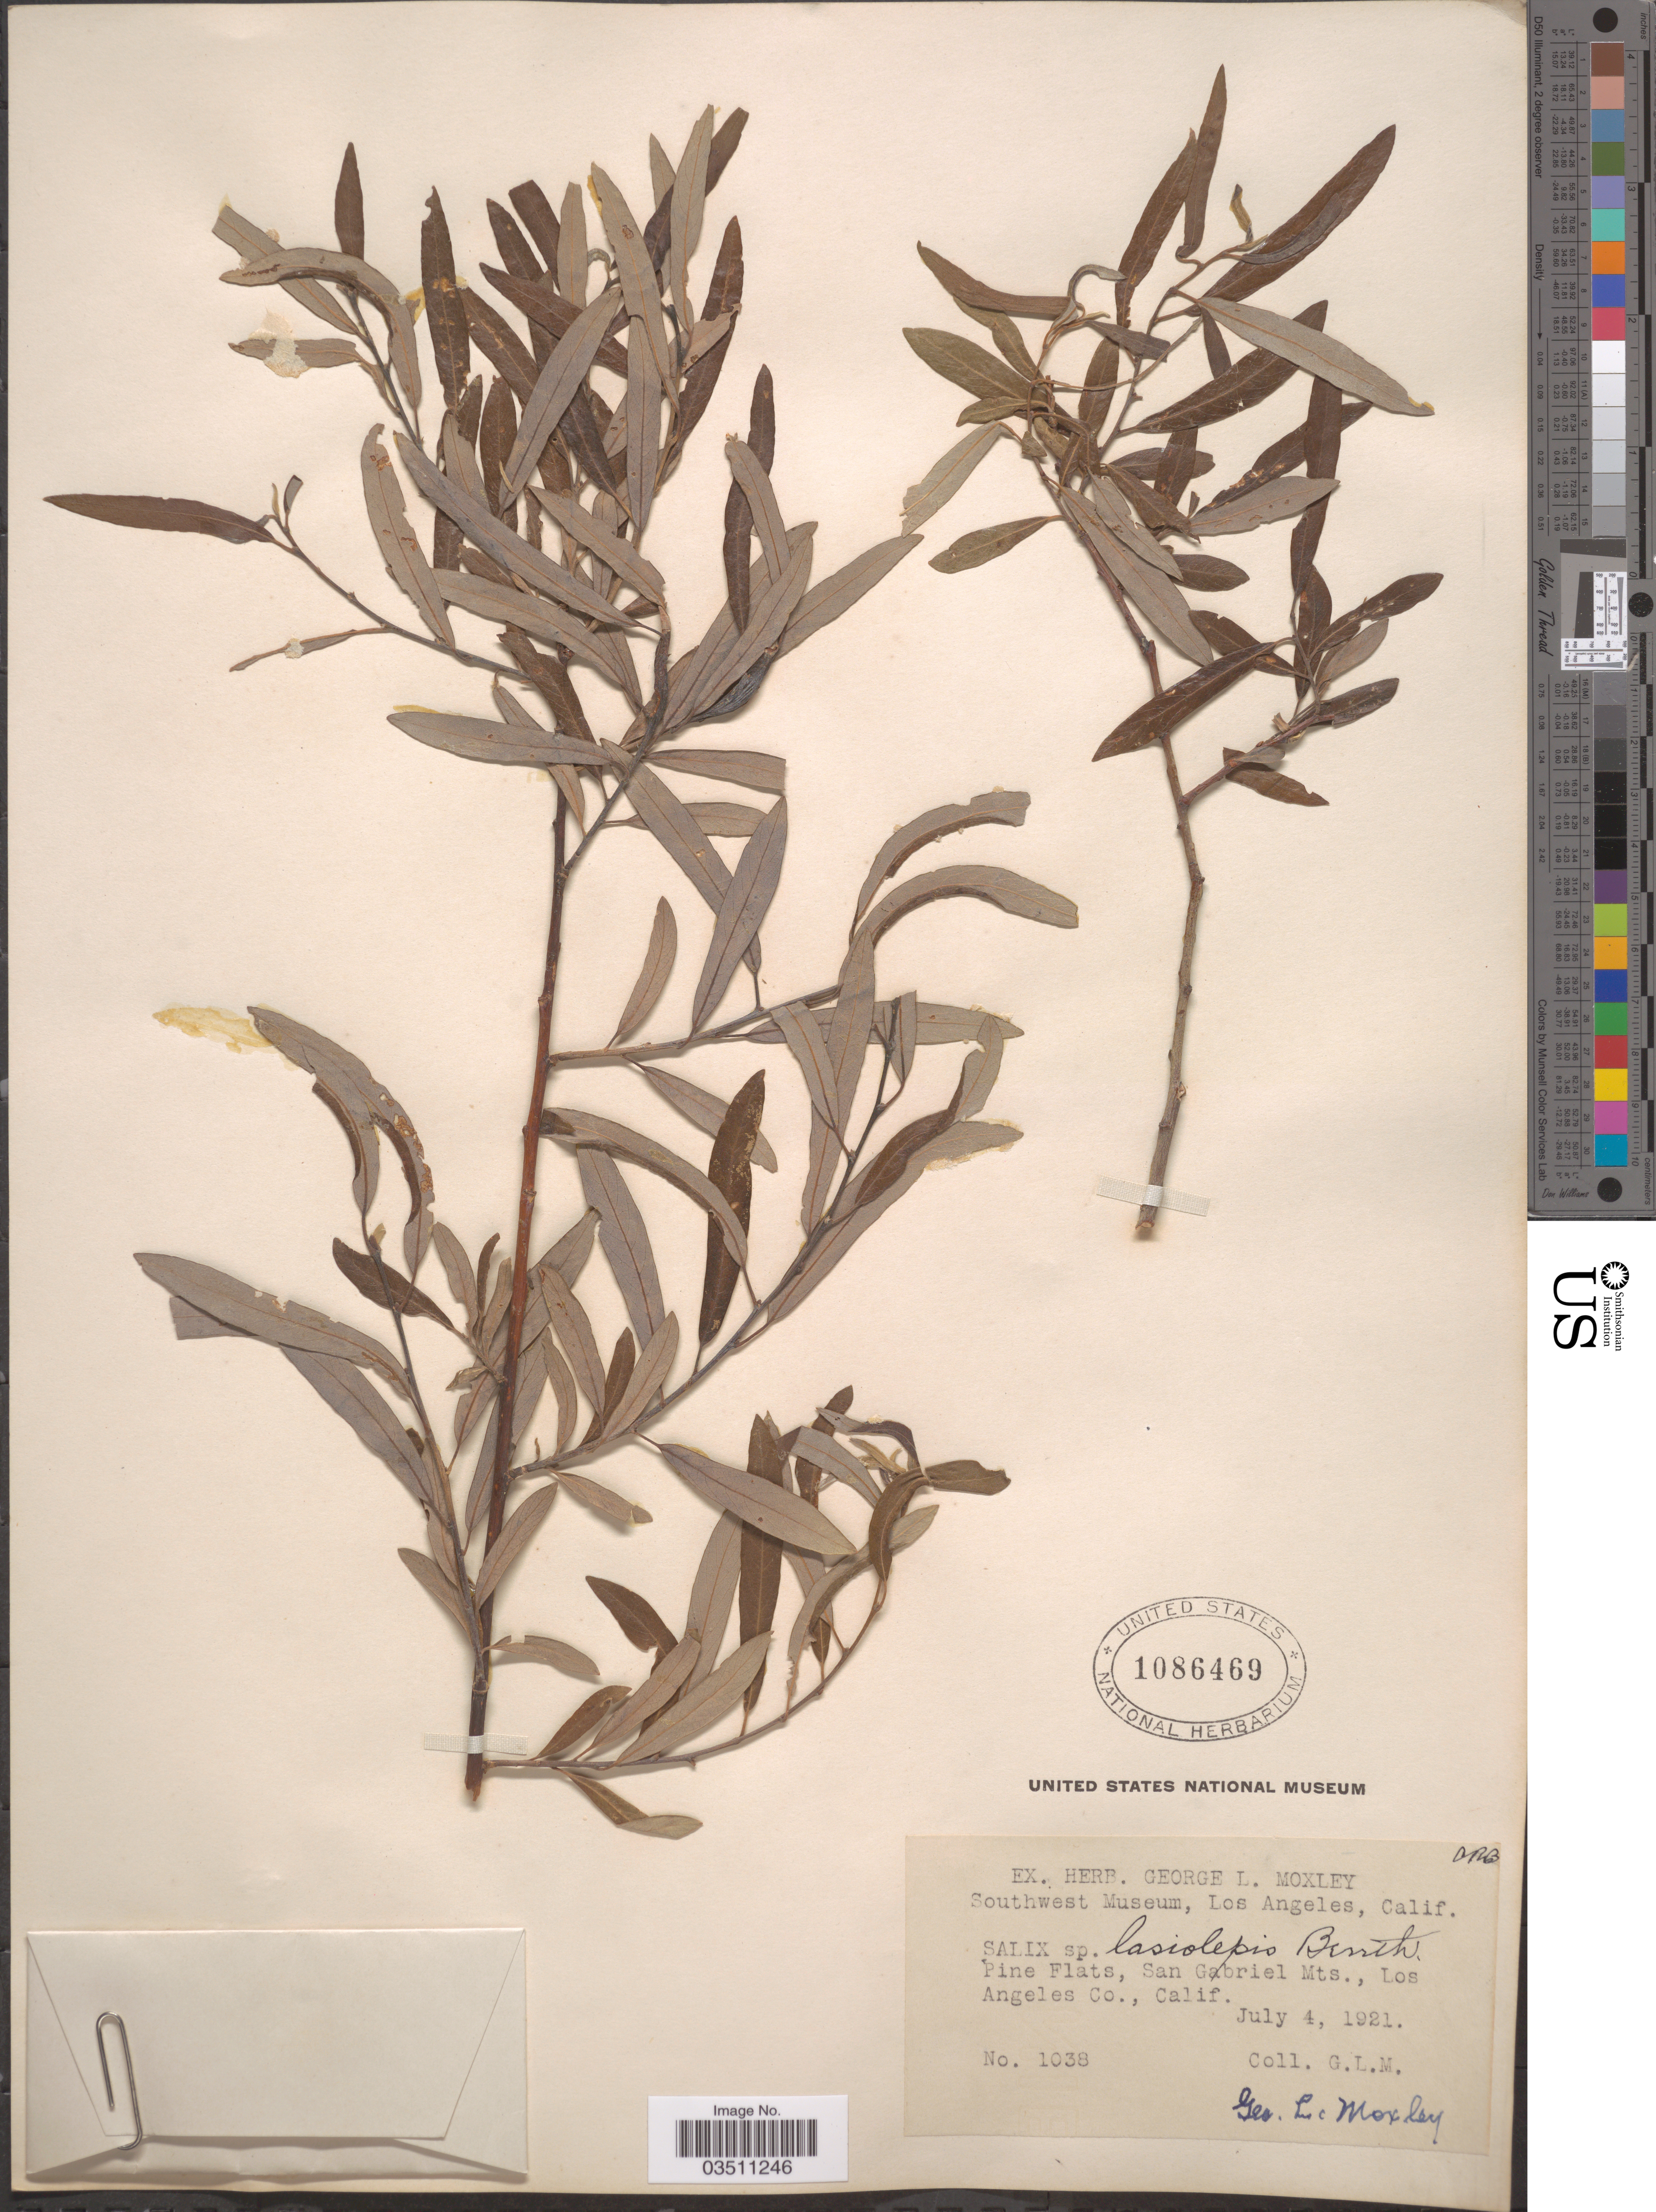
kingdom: Plantae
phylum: Tracheophyta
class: Magnoliopsida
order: Malpighiales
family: Salicaceae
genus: Salix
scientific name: Salix lasiolepis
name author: Benth.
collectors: G. L. Moxley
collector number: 1038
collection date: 1921-07-04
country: United States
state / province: California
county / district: Los Angeles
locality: Pine Flats, San Gabriel Mts., Los Angeles Co.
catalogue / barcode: US 1086469